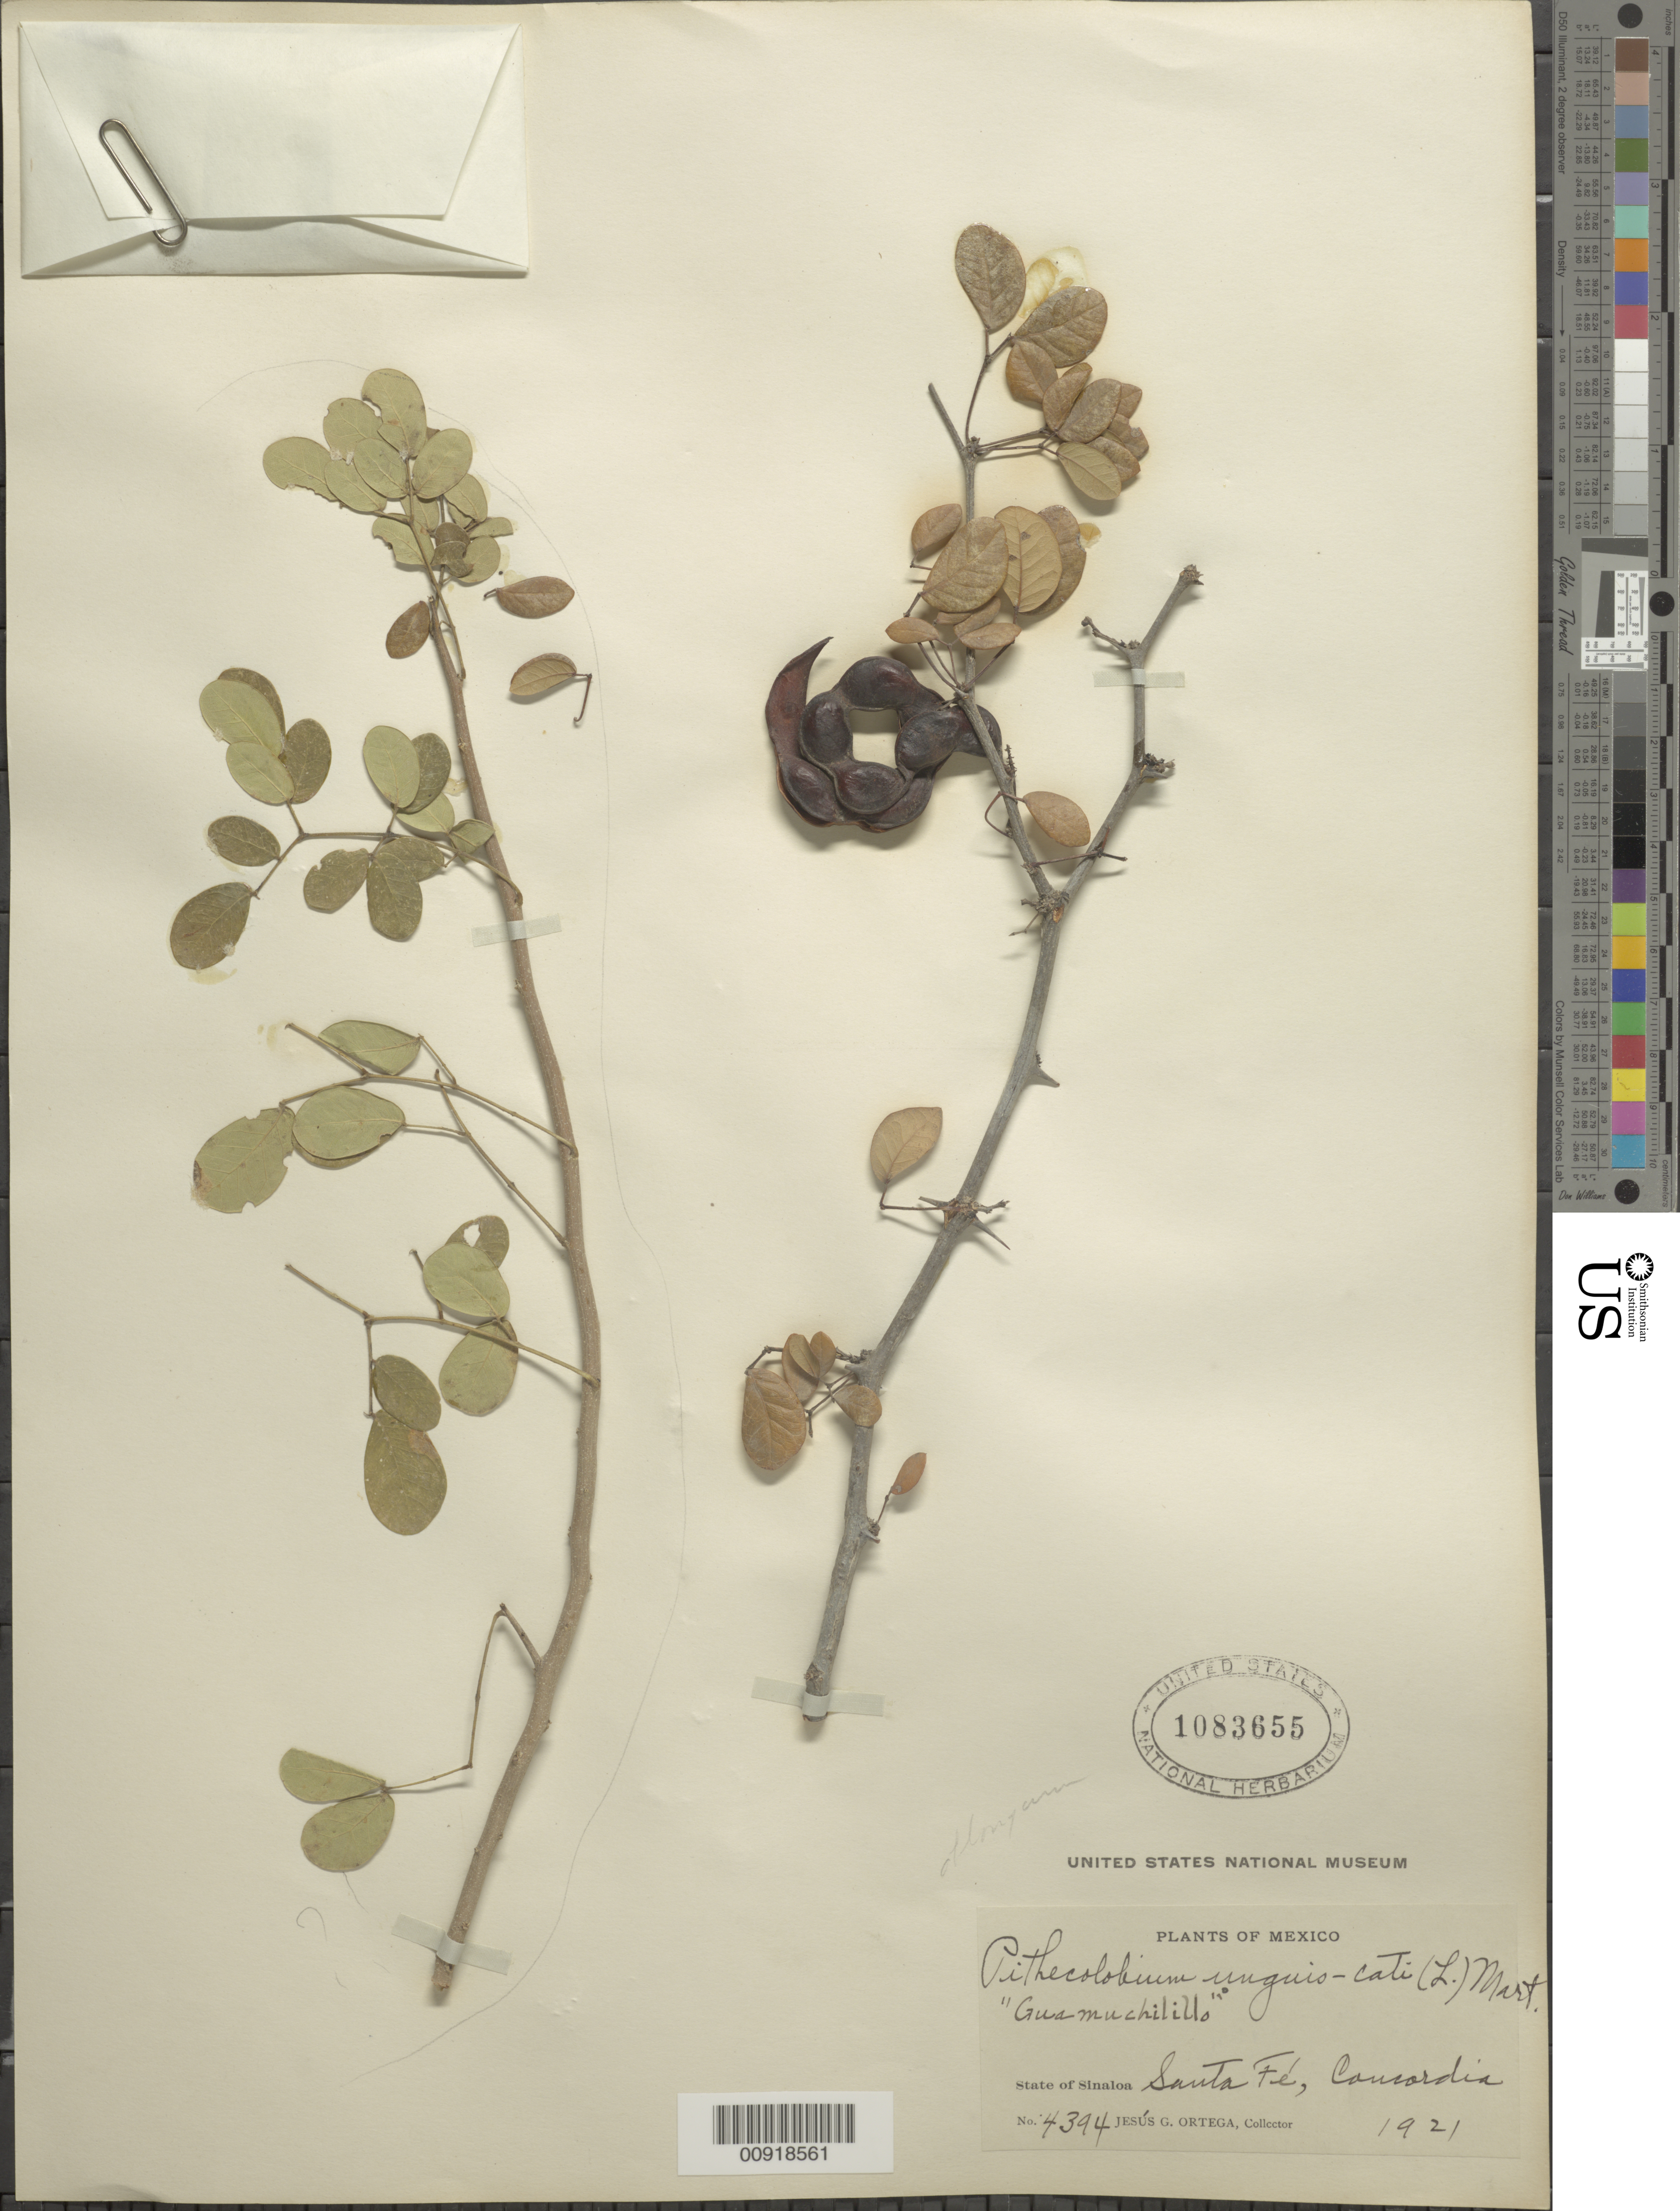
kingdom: Plantae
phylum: Tracheophyta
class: Magnoliopsida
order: Fabales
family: Fabaceae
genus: Pithecellobium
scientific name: Pithecellobium unguis-cati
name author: (L.) Benth.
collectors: J. Ortega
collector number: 4394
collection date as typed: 1921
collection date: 1921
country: Mexico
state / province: Sinaloa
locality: State of Sinaloa: Santa Fé, Concordia.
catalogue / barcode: US 1083655